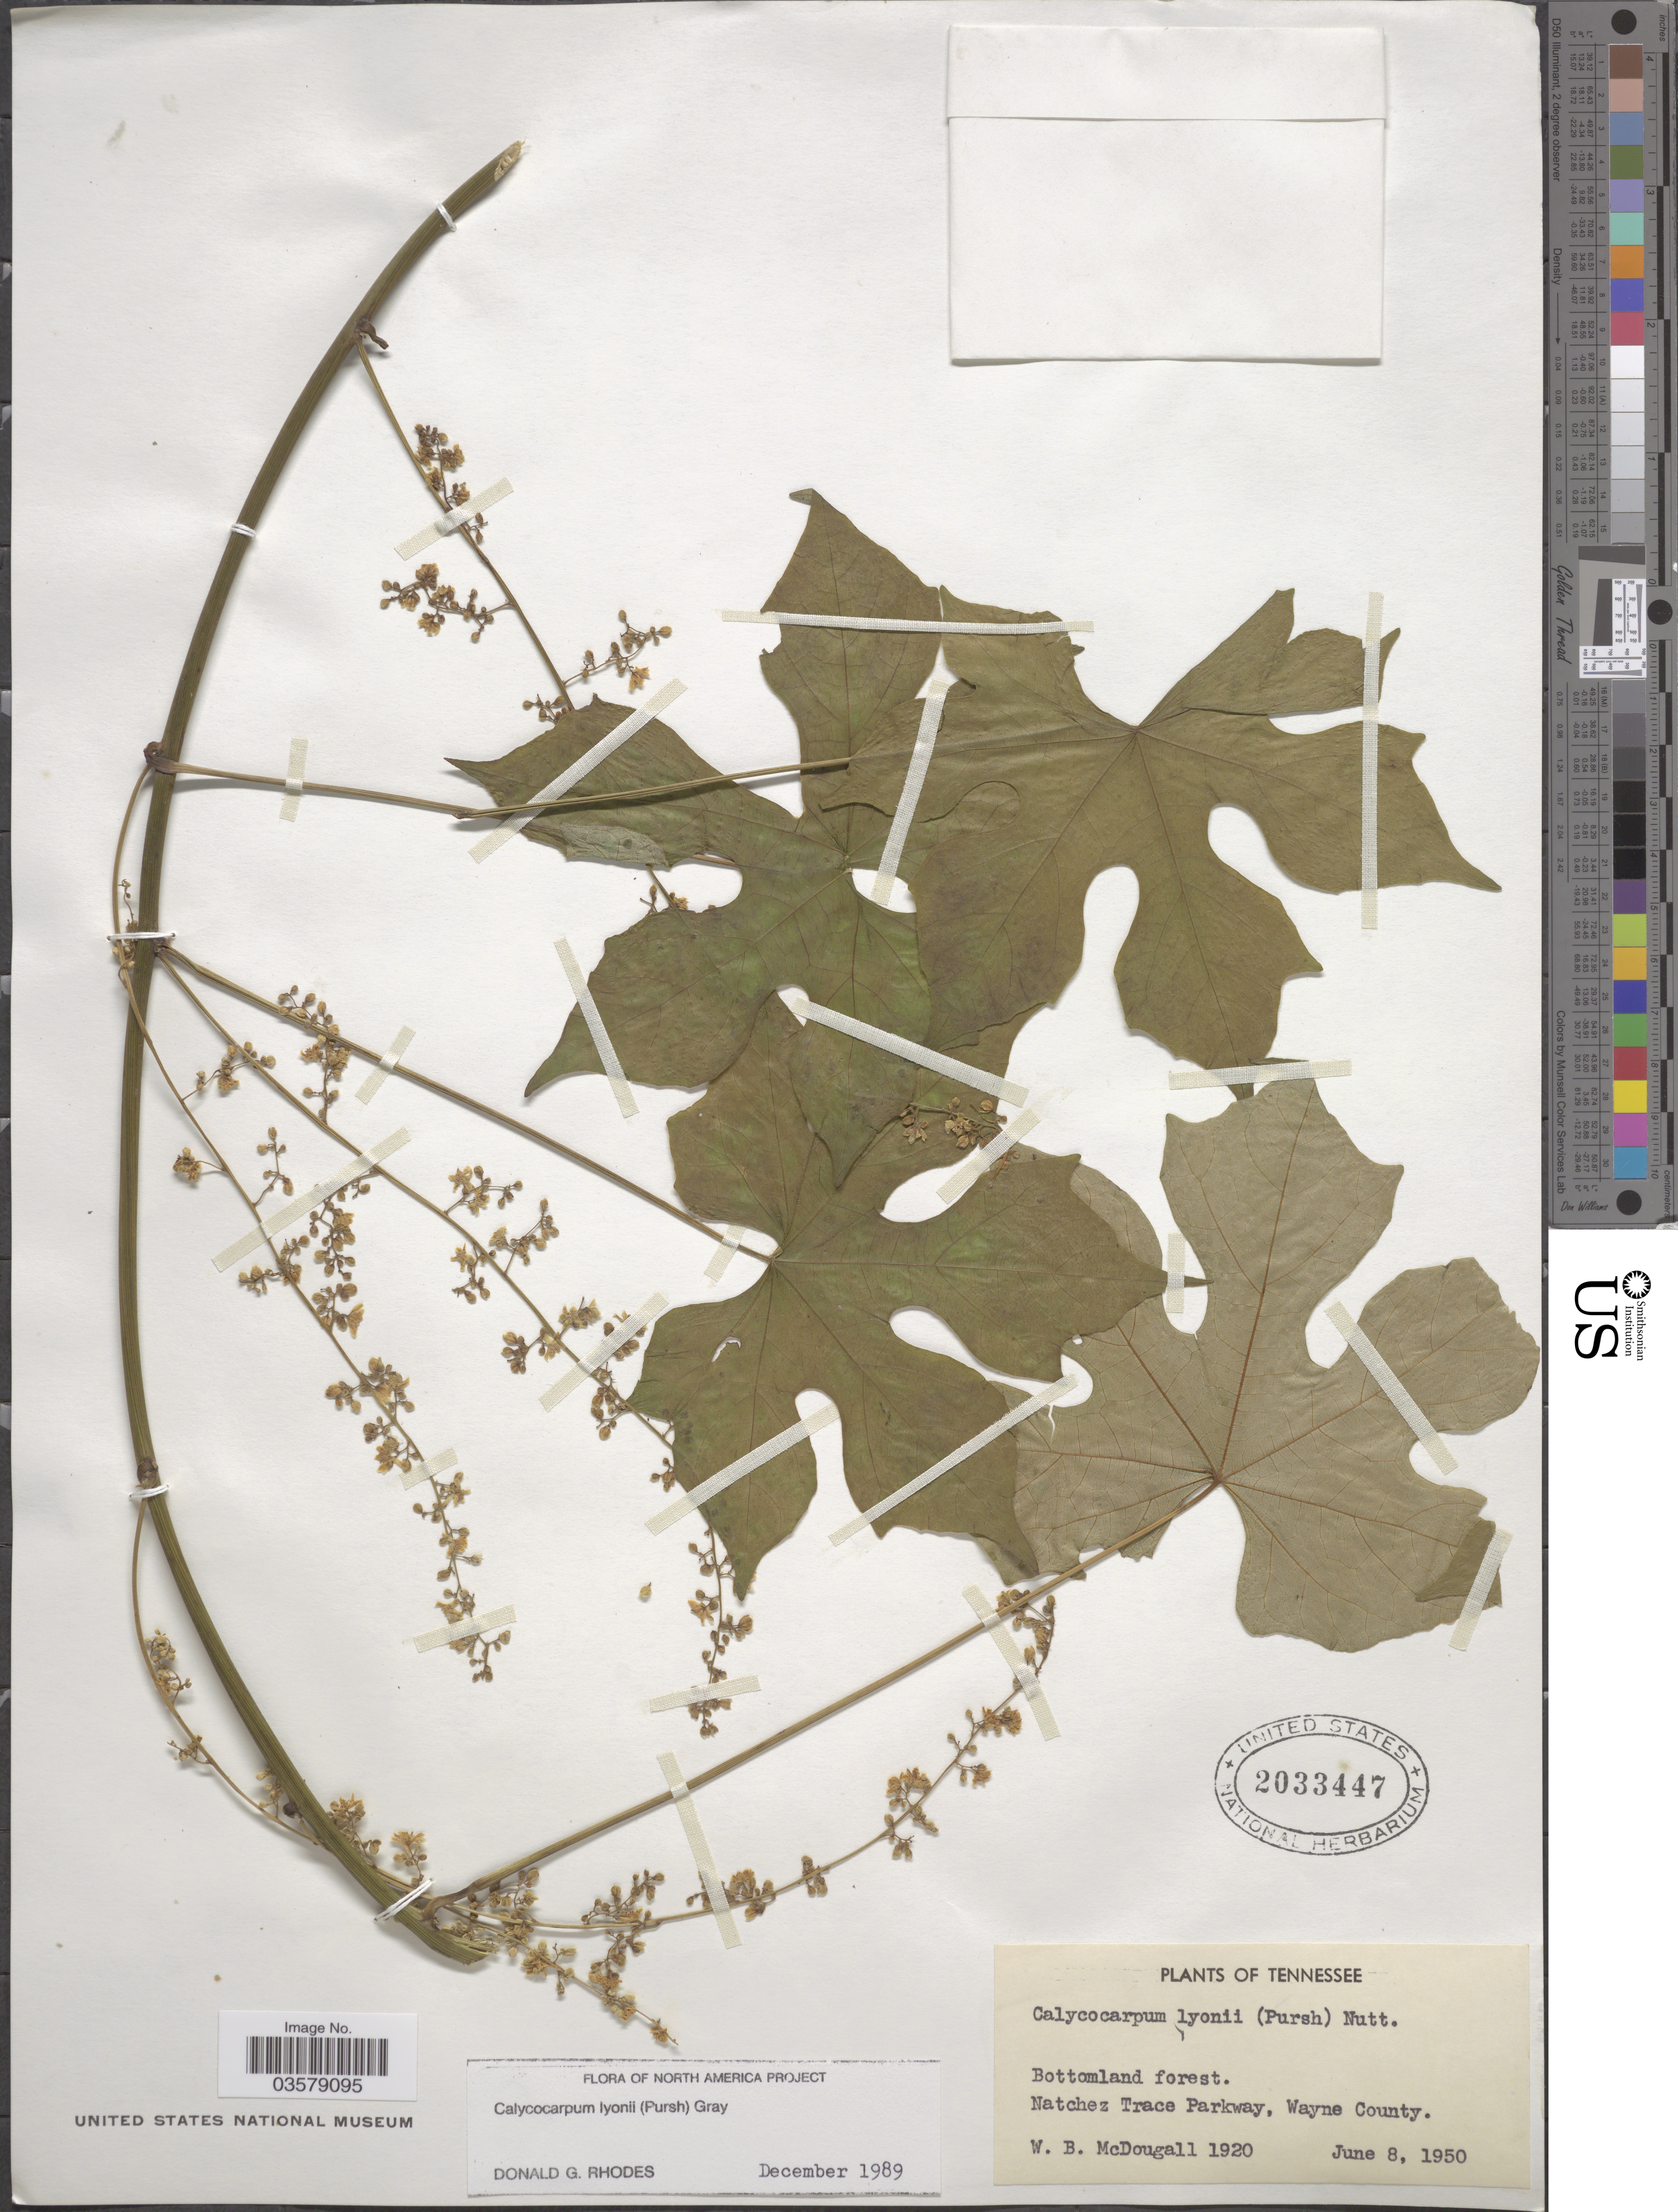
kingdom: Plantae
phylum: Tracheophyta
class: Magnoliopsida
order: Ranunculales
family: Menispermaceae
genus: Calycocarpum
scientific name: Calycocarpum lyonii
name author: (Pursh) A. Gray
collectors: W. B. McDougall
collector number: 1920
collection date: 1950-06-08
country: United States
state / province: Tennessee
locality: Natchez Trace Parkway, Wayne County.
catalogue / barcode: US 2033447